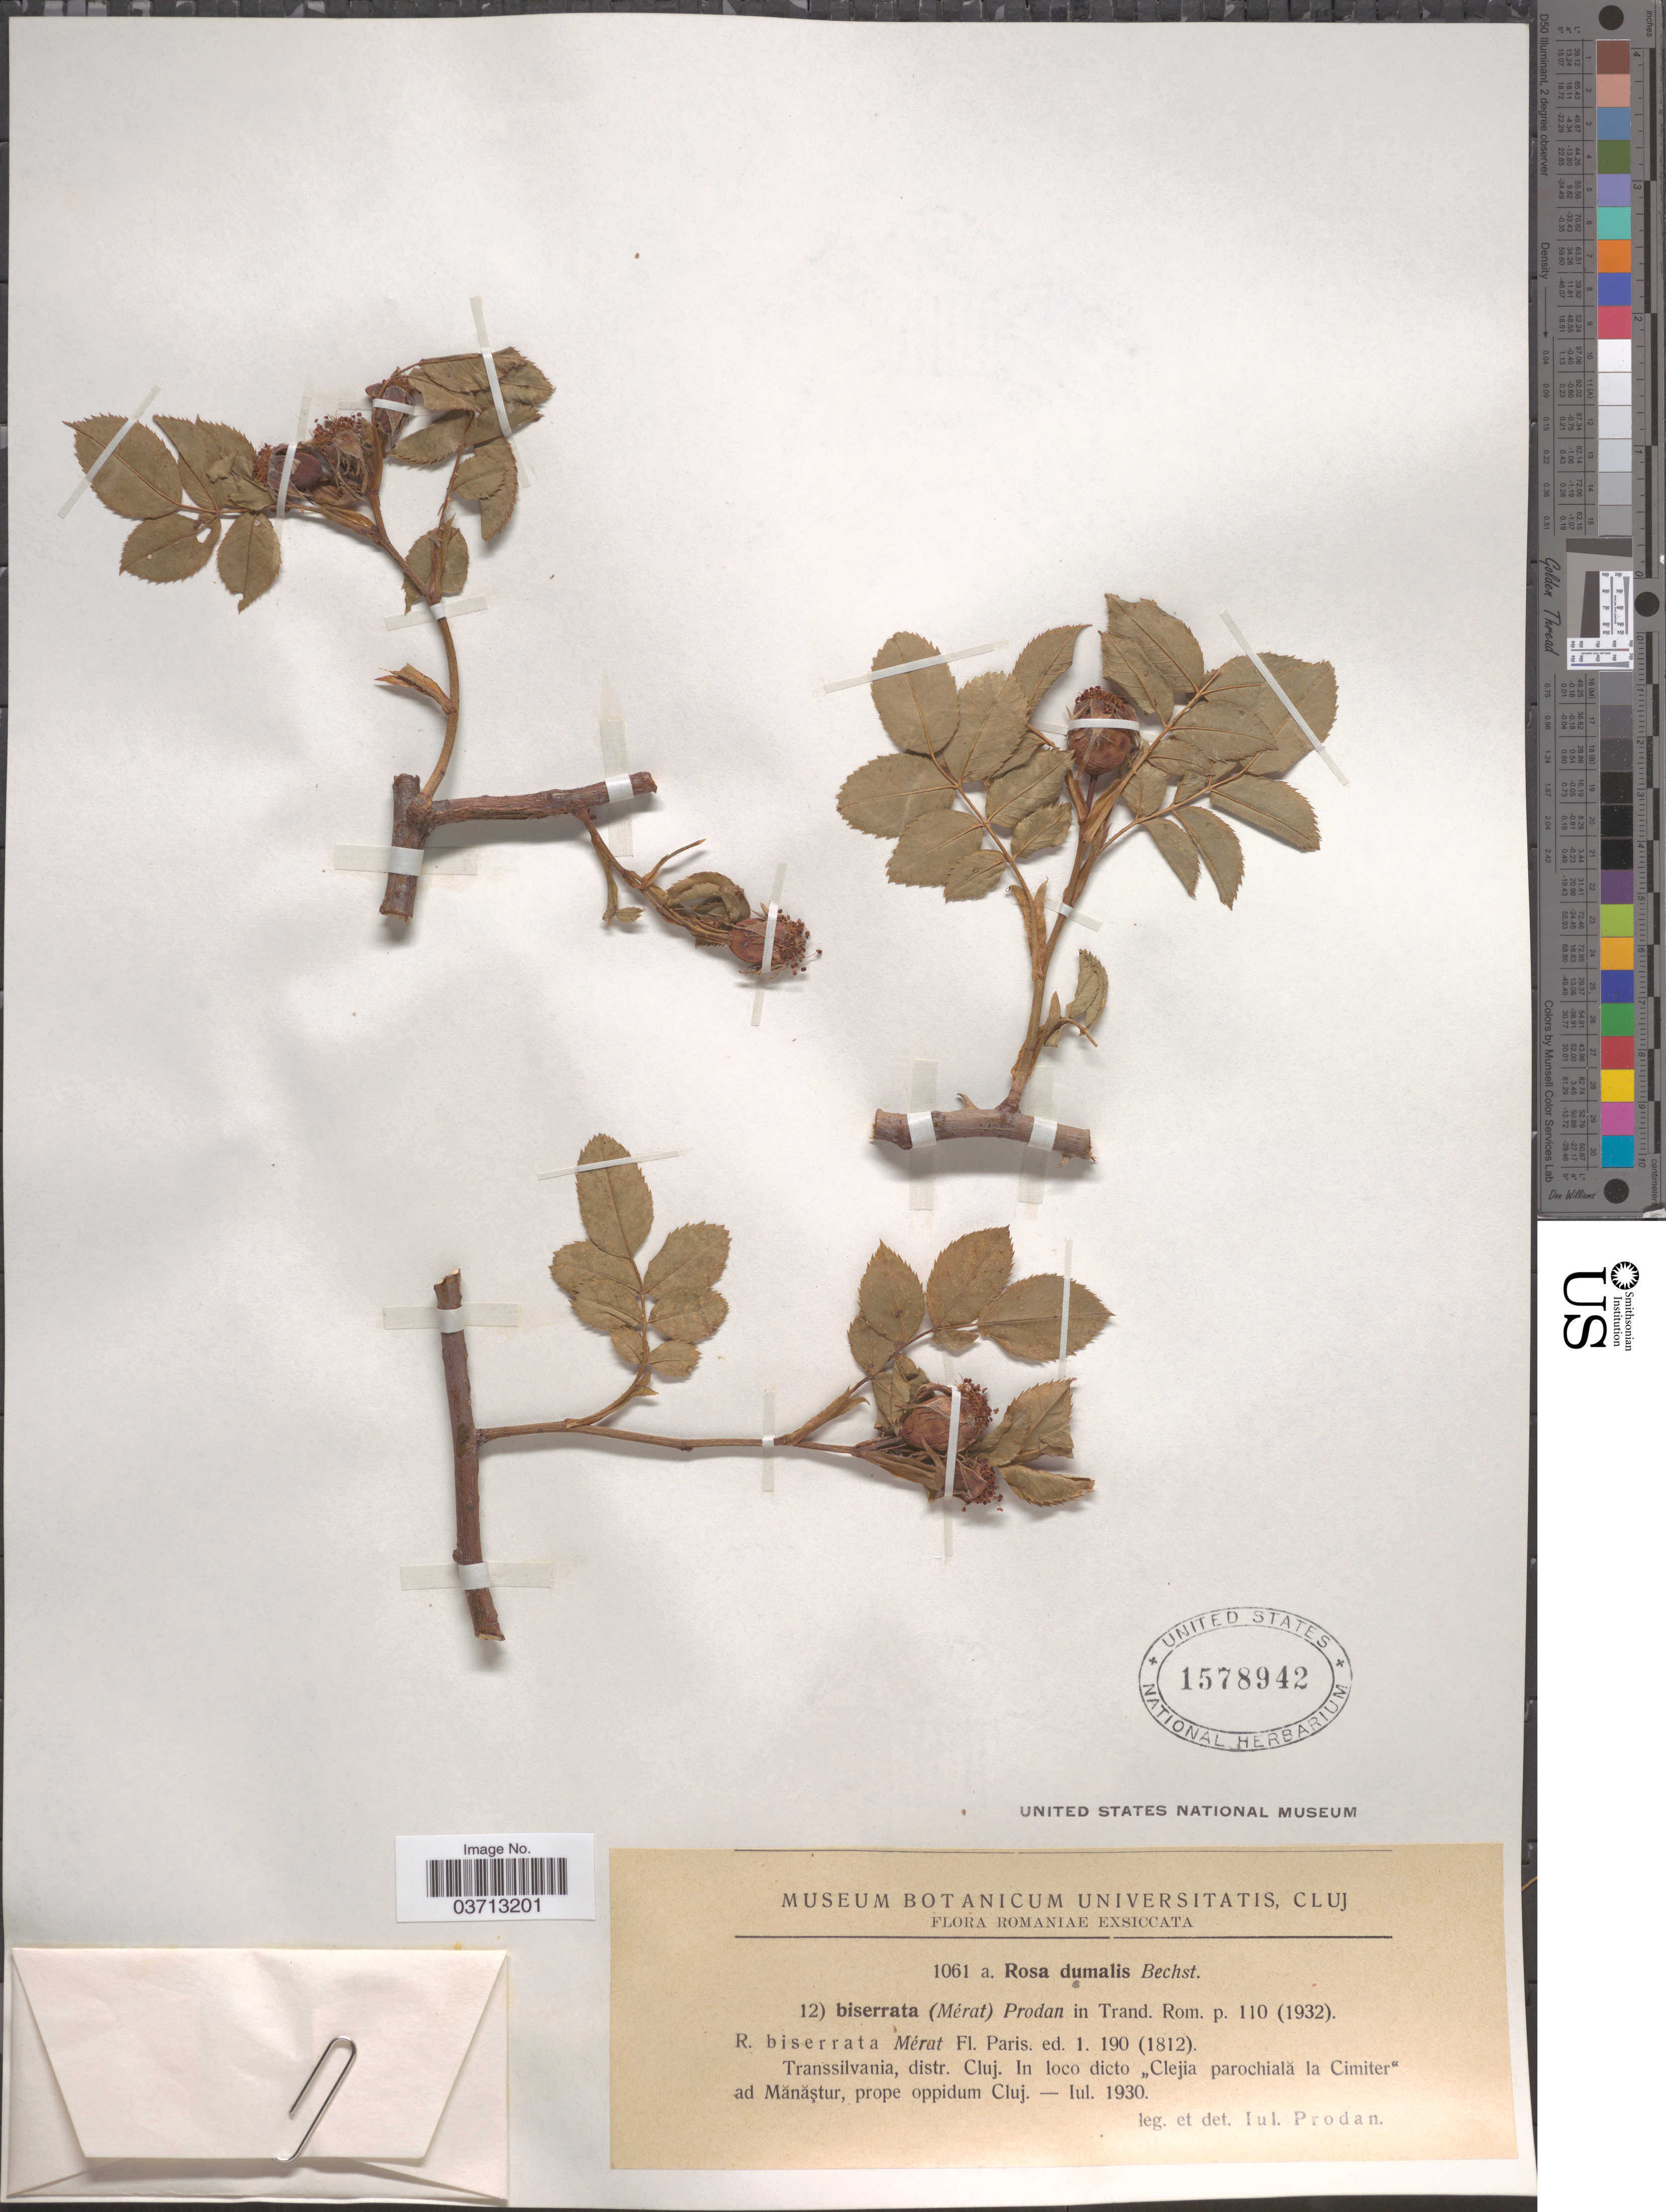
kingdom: Plantae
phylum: Tracheophyta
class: Magnoliopsida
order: Rosales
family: Rosaceae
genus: Rosa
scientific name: Rosa dumalis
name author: Bechst.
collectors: J. Prodan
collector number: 1061 a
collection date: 1930-07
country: Romania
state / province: Cluj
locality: Transsilvania, distr. Cluj. In loco dicto "Clejia parochială la cimiter" ad Mănăştur, prope oppidum Cluj.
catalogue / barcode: US 1578942